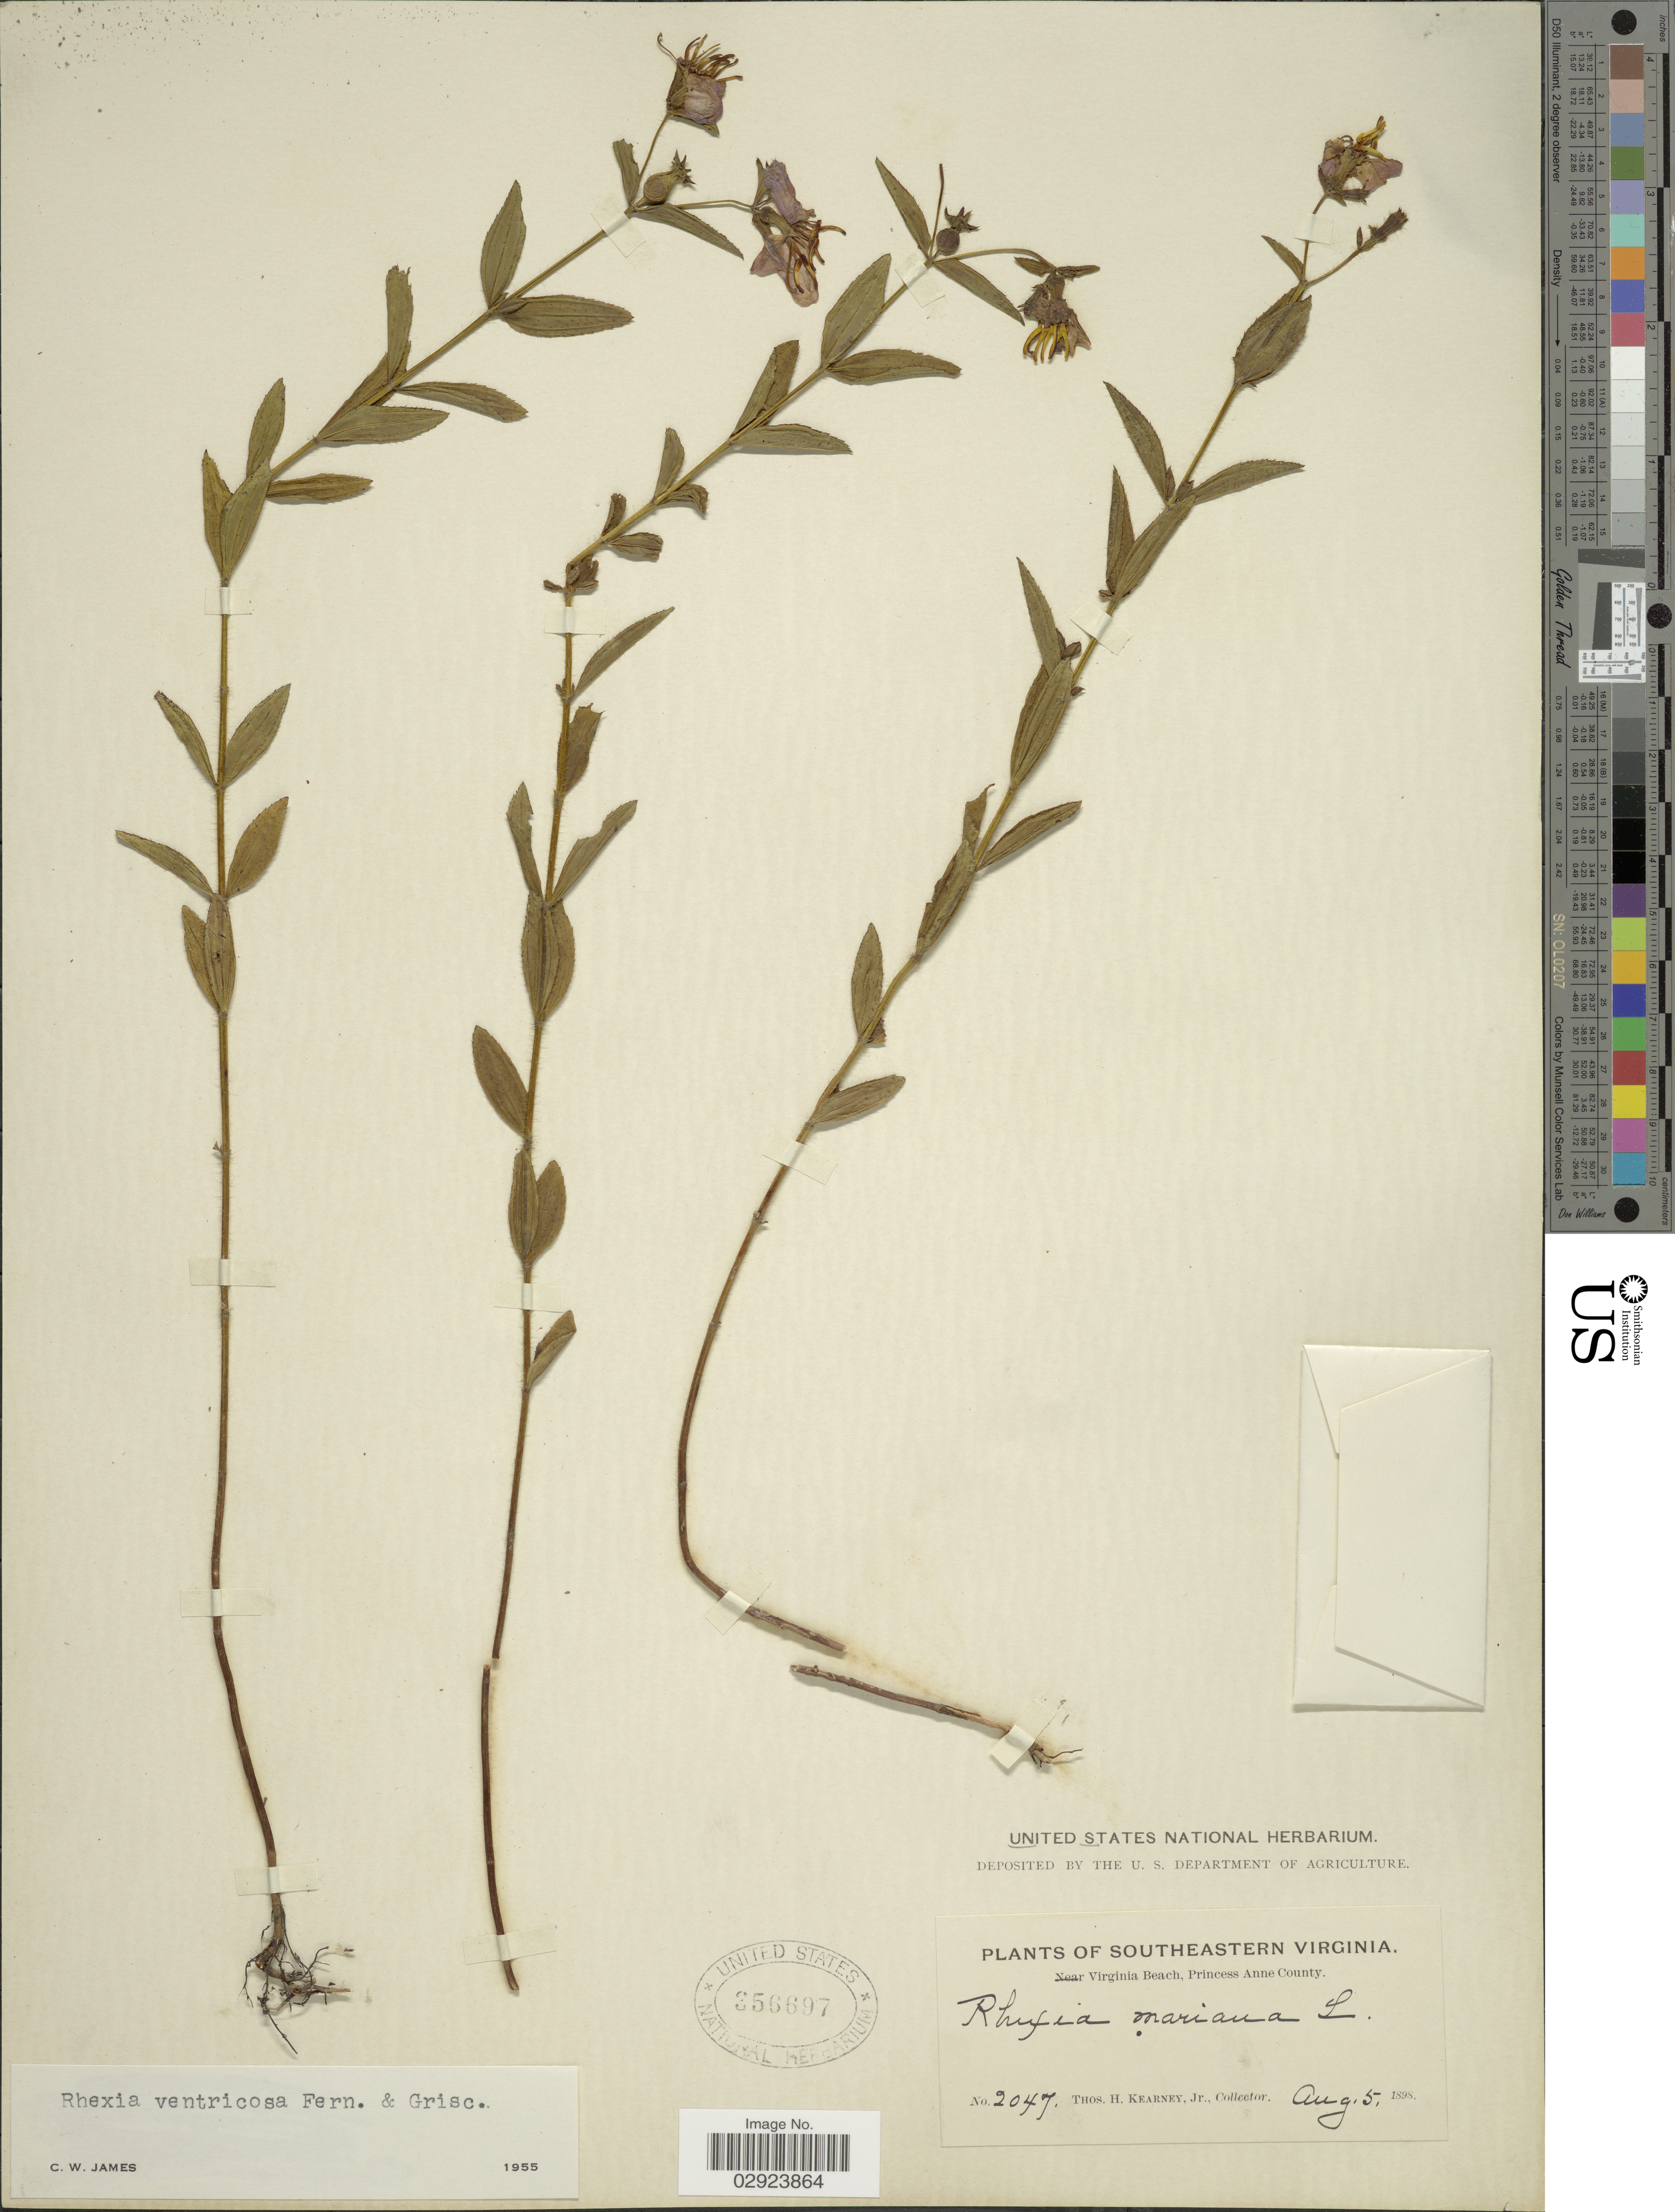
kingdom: Plantae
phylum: Tracheophyta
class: Magnoliopsida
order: Myrtales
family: Melastomataceae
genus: Rhexia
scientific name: Rhexia ventricosa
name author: Fernald & Griscom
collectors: T. H. Kearney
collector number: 2047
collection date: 1898-08-05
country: United States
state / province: Virginia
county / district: City of Virginia Beach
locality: Southeastern Virginia. Virginia Beach, Princess Anne County.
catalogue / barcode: US 356697